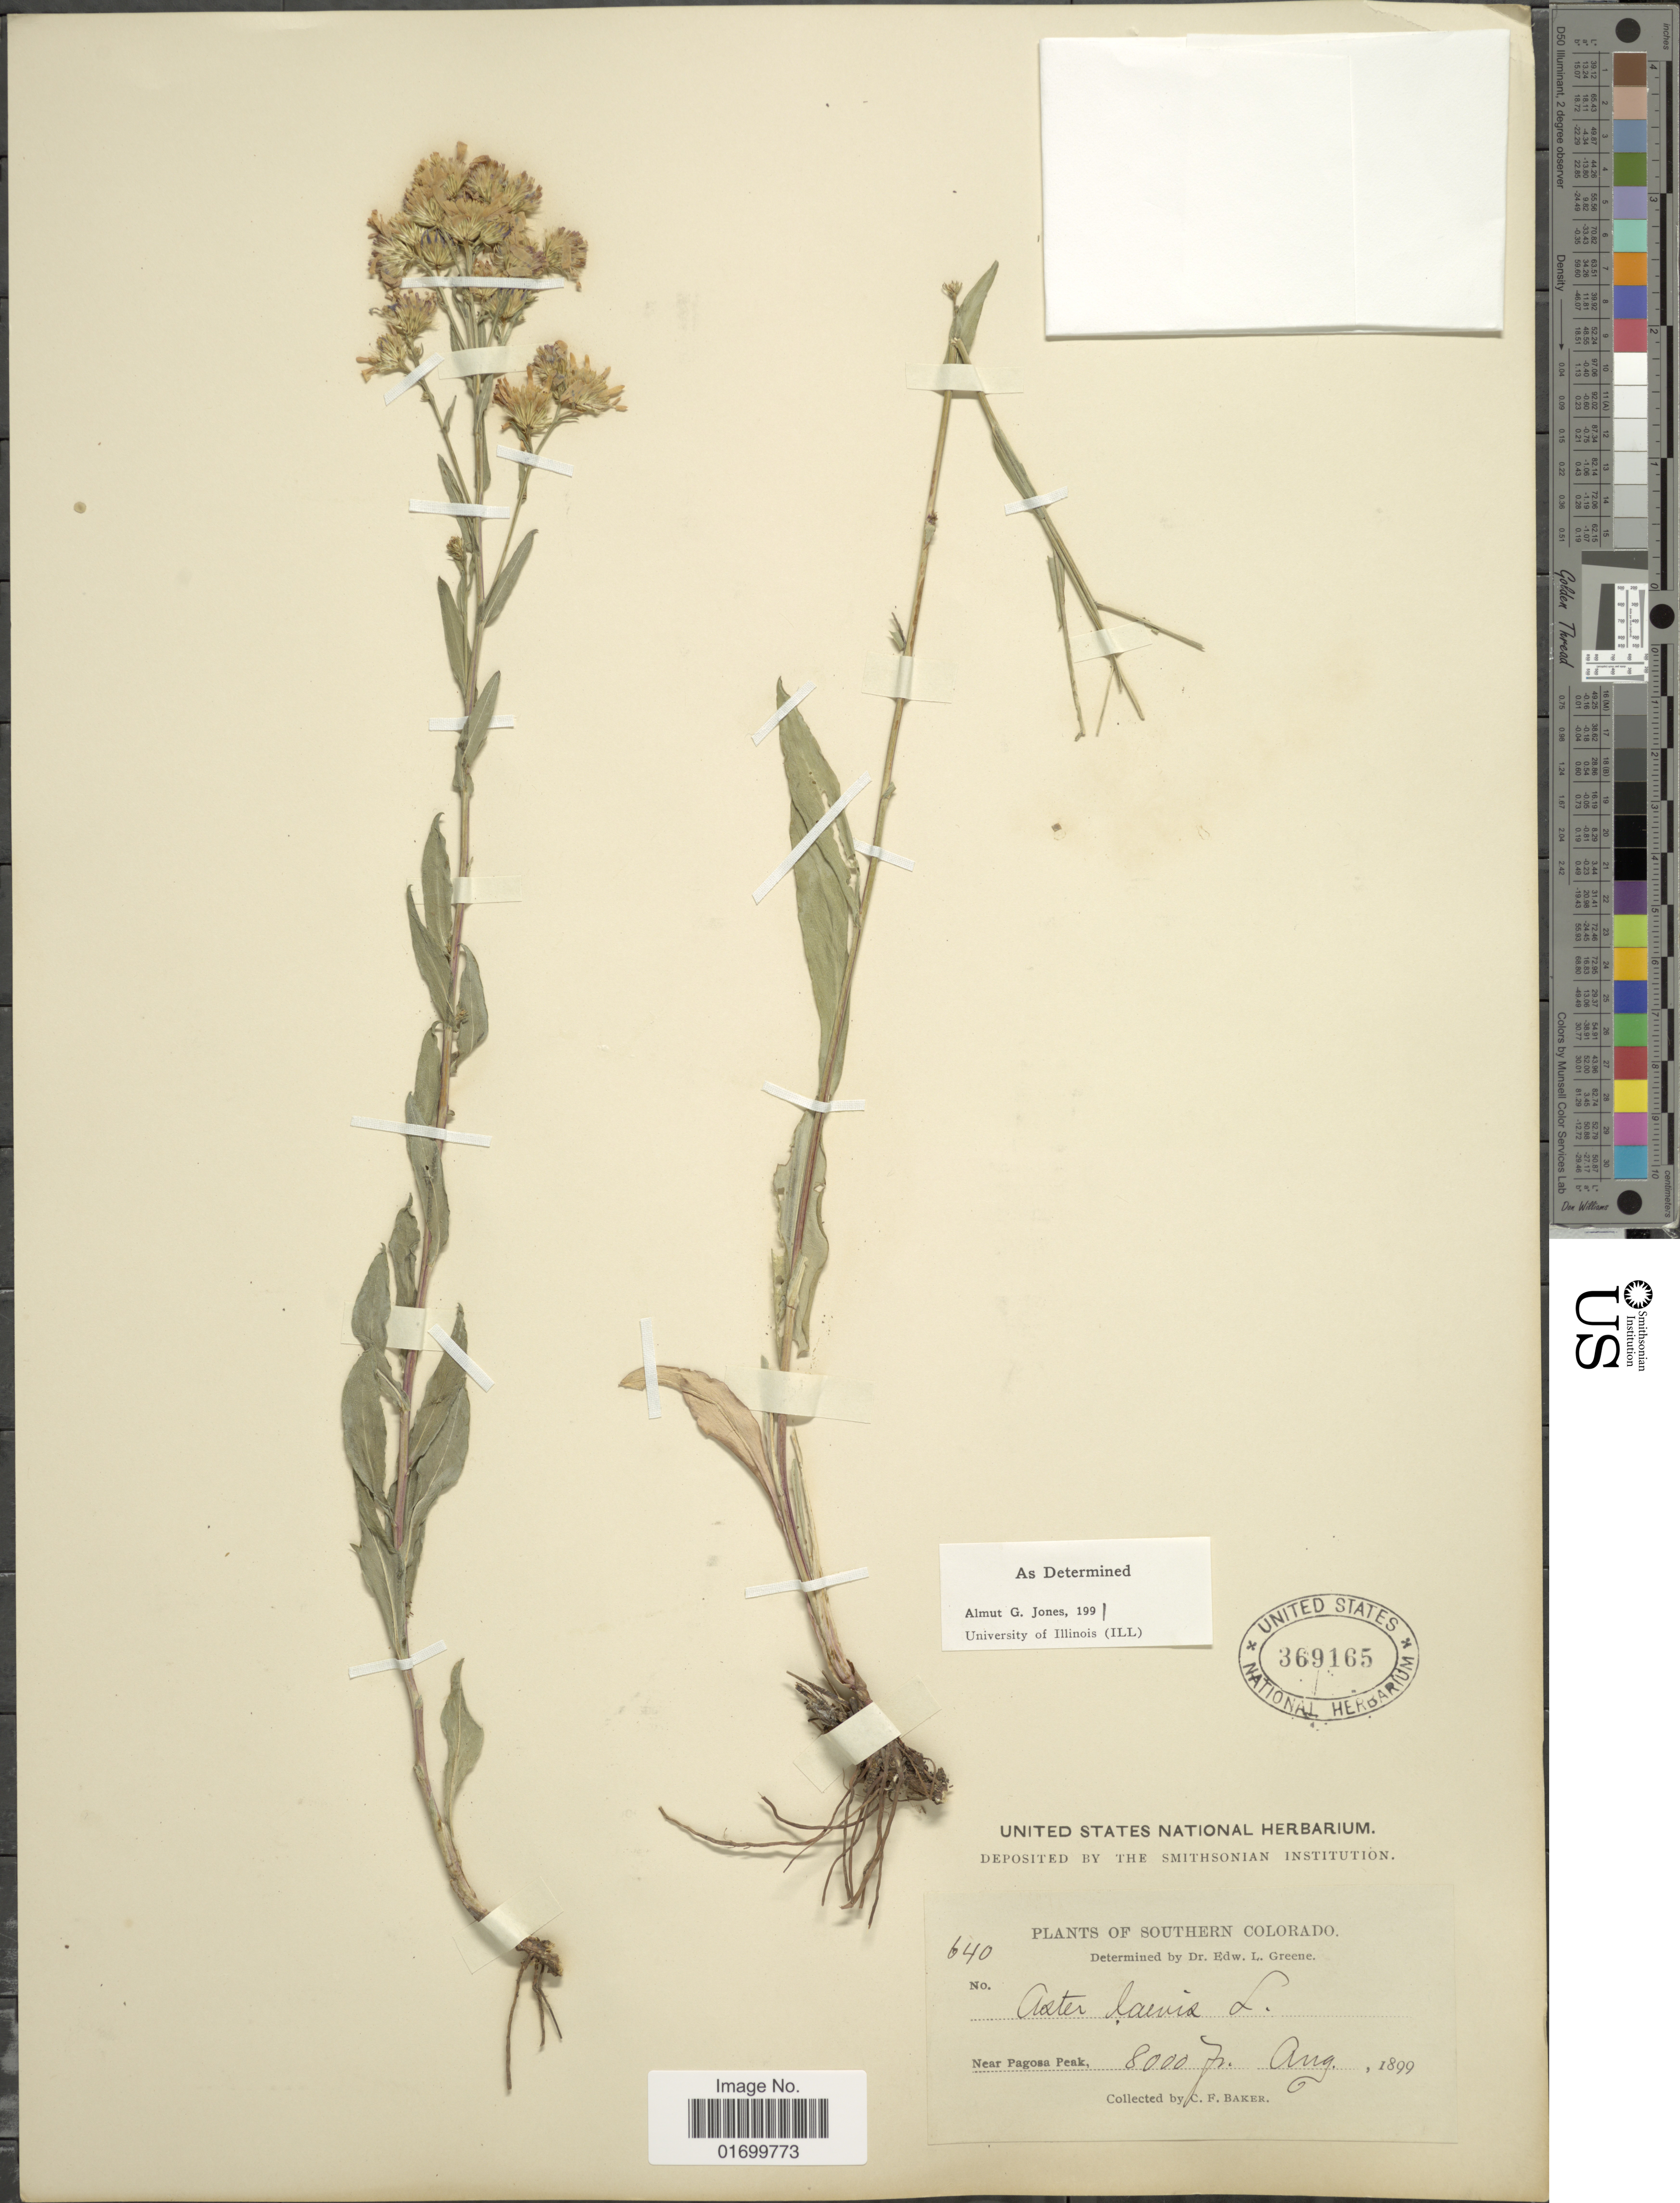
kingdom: Plantae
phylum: Tracheophyta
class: Magnoliopsida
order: Asterales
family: Asteraceae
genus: Symphyotrichum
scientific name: Symphyotrichum laeve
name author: (L.) Á. Löve & D. Löve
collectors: C. F. Baker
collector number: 640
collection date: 1899-08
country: United States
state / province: Colorado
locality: Southern Colorado. Near Pagosa Peak.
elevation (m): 2438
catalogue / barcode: US 369165